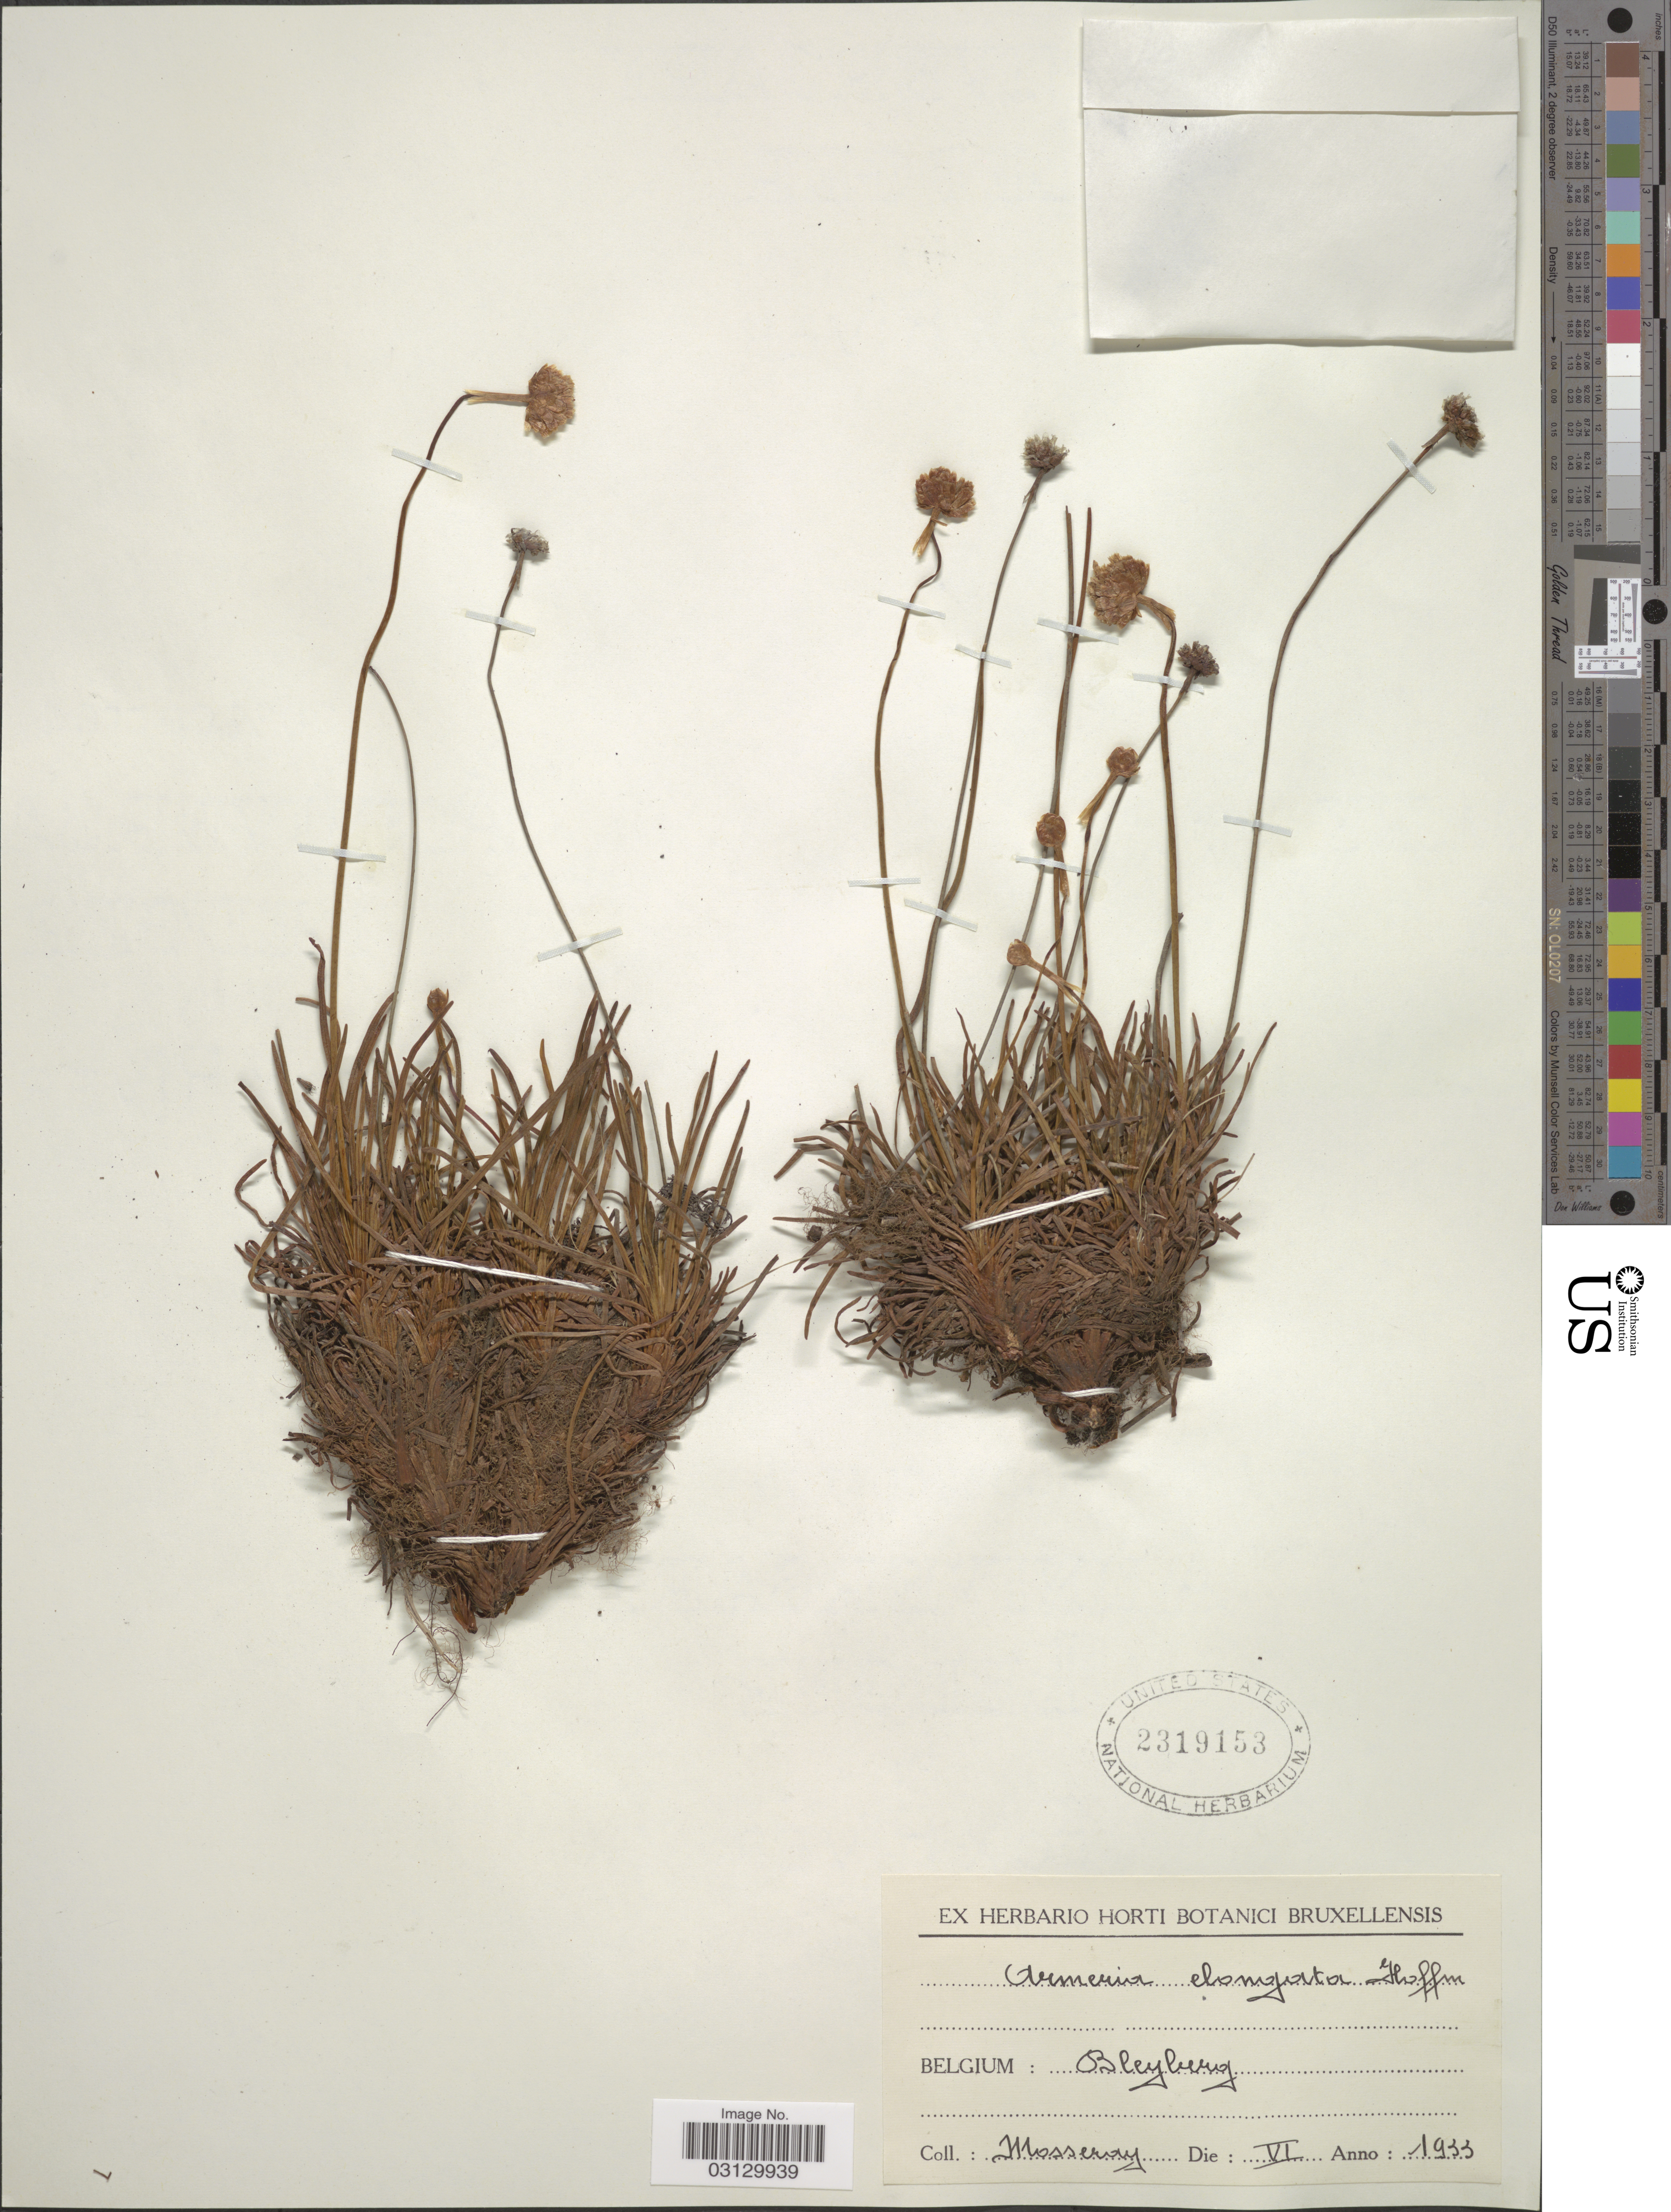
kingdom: Plantae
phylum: Tracheophyta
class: Magnoliopsida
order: Caryophyllales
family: Plumbaginaceae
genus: Armeria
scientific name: Armeria maritima subsp. elongata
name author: (Hoffm.) Bonnier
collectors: Mosseray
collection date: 1933-06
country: Belgium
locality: Bleyberg.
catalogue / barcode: US 2319153